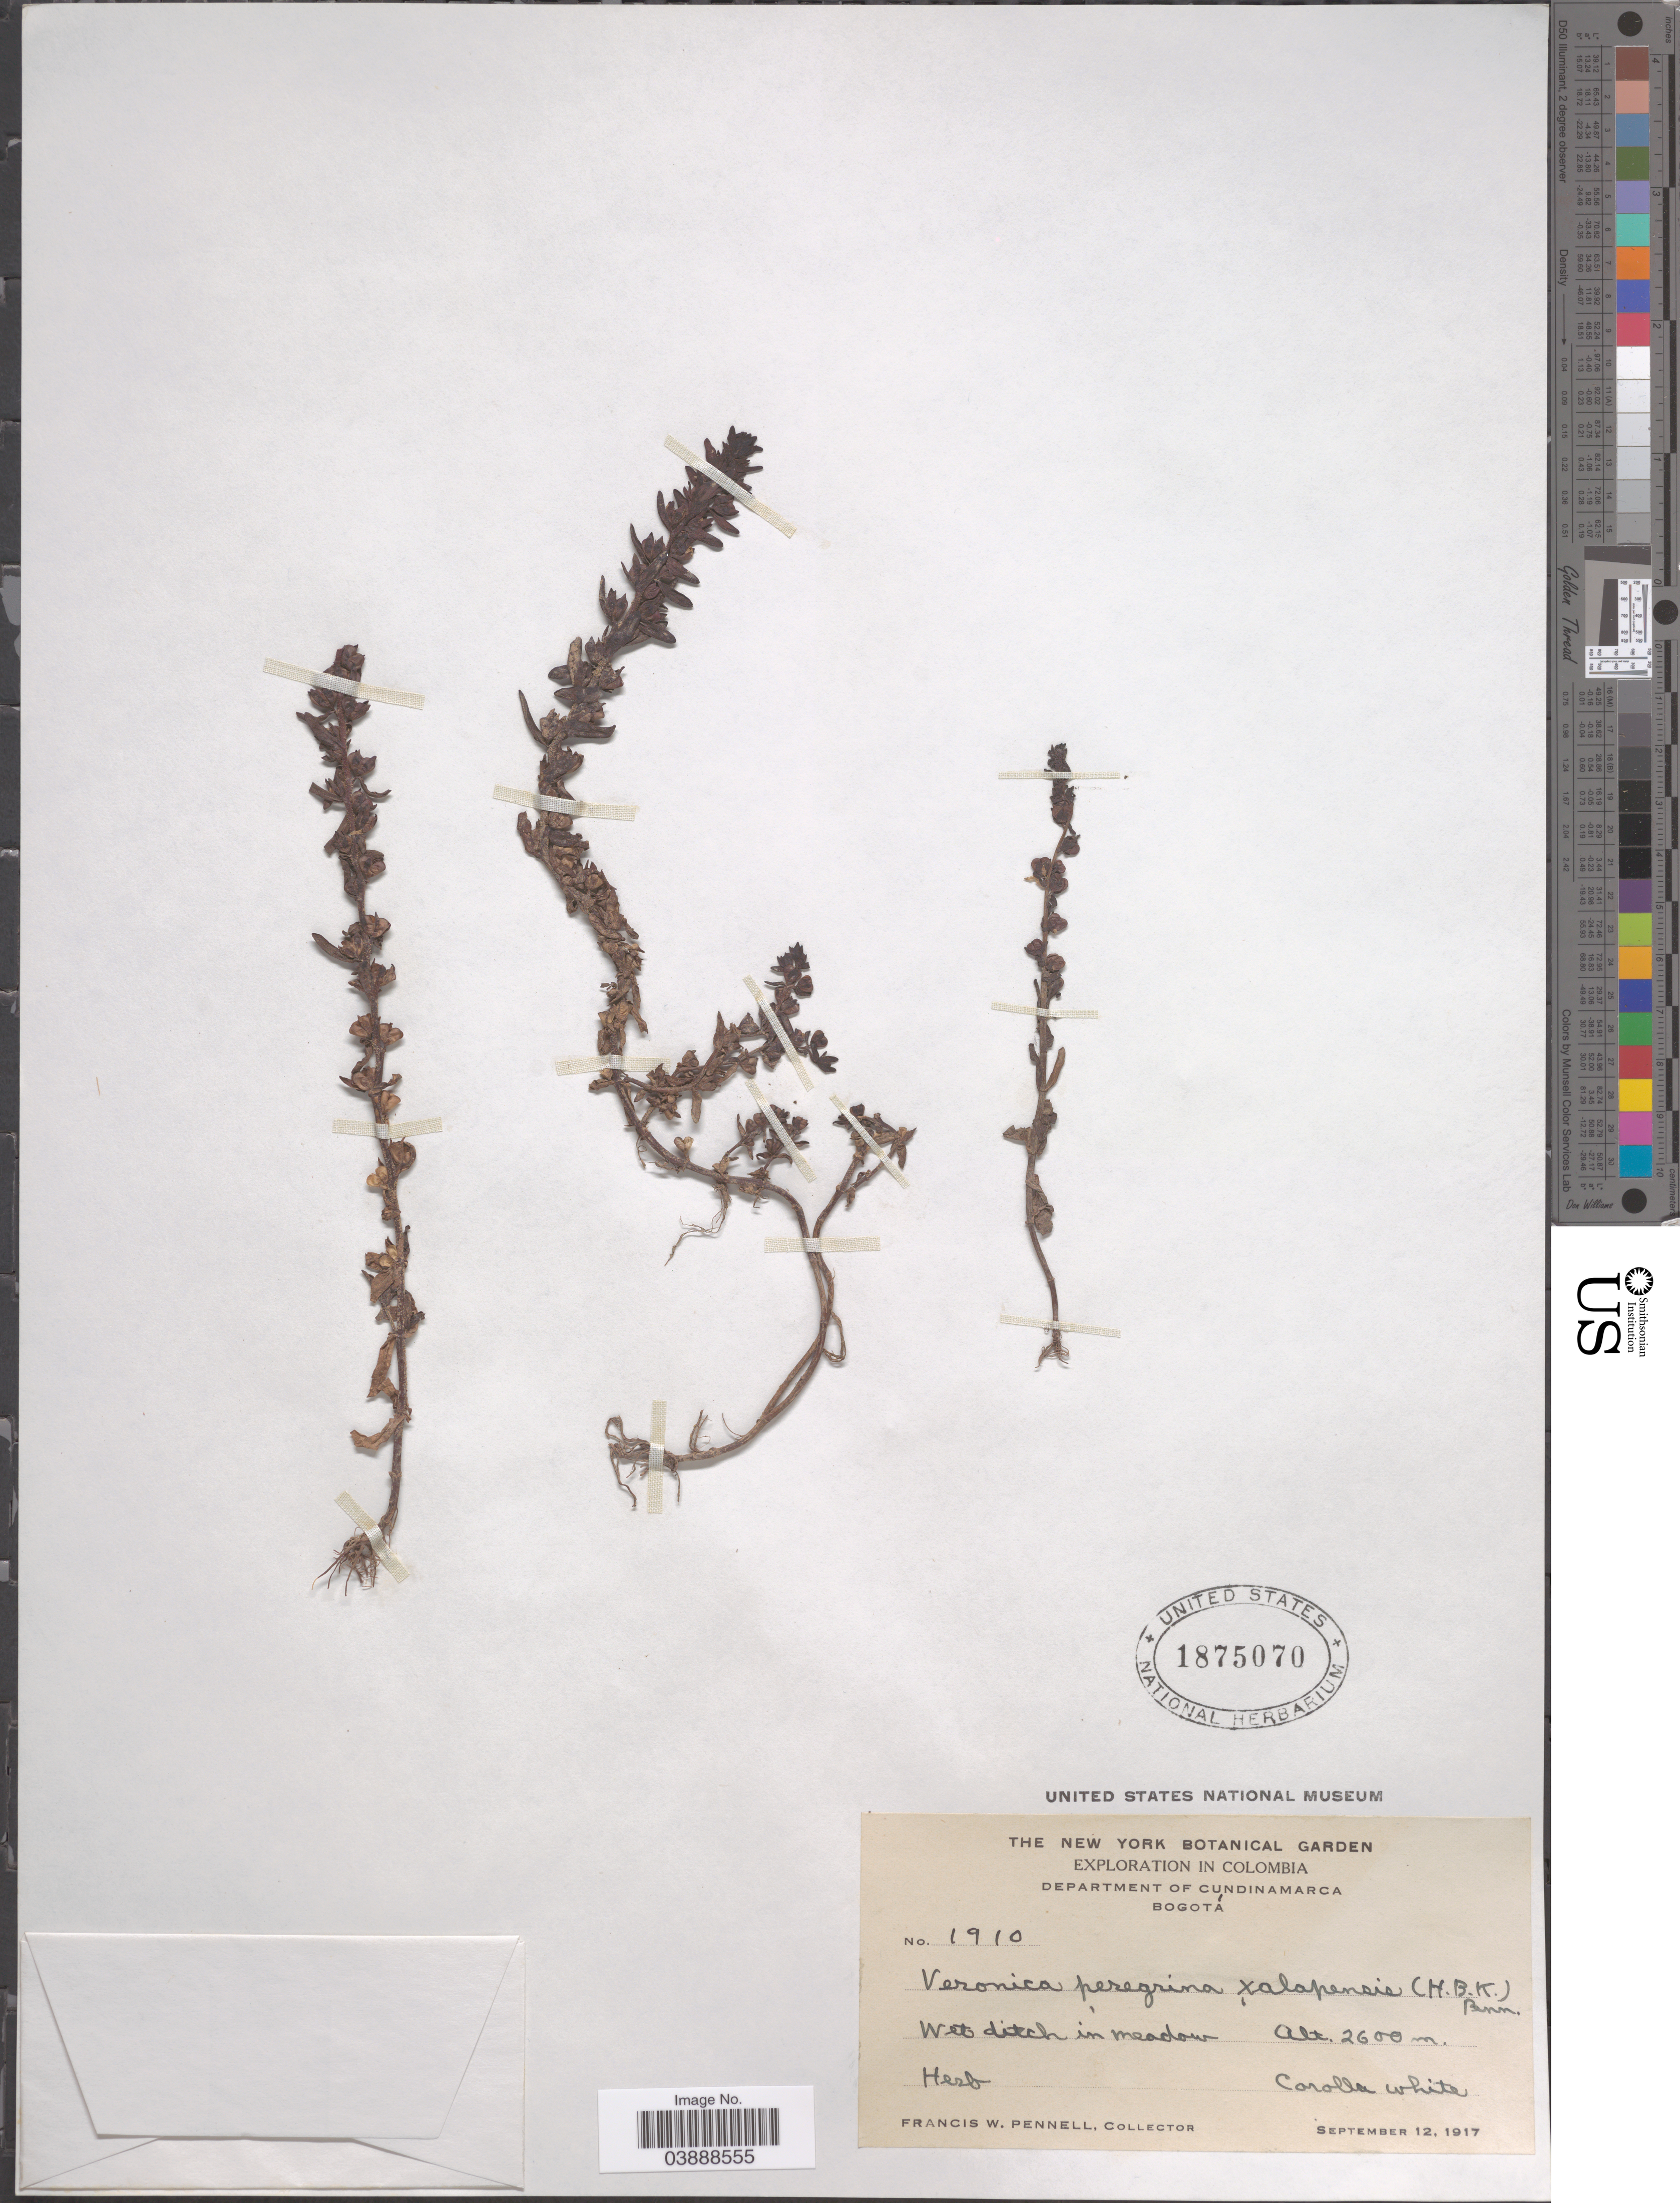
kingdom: Plantae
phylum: Tracheophyta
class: Magnoliopsida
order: Lamiales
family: Plantaginaceae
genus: Veronica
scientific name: Veronica peregrina var. xalapensis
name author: Kunth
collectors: F. W. Pennell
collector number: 1910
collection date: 1917-09-12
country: Colombia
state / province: Cundinamarca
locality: Department of Cundinamarca. Bogotá.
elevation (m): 2600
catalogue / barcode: US 1875070